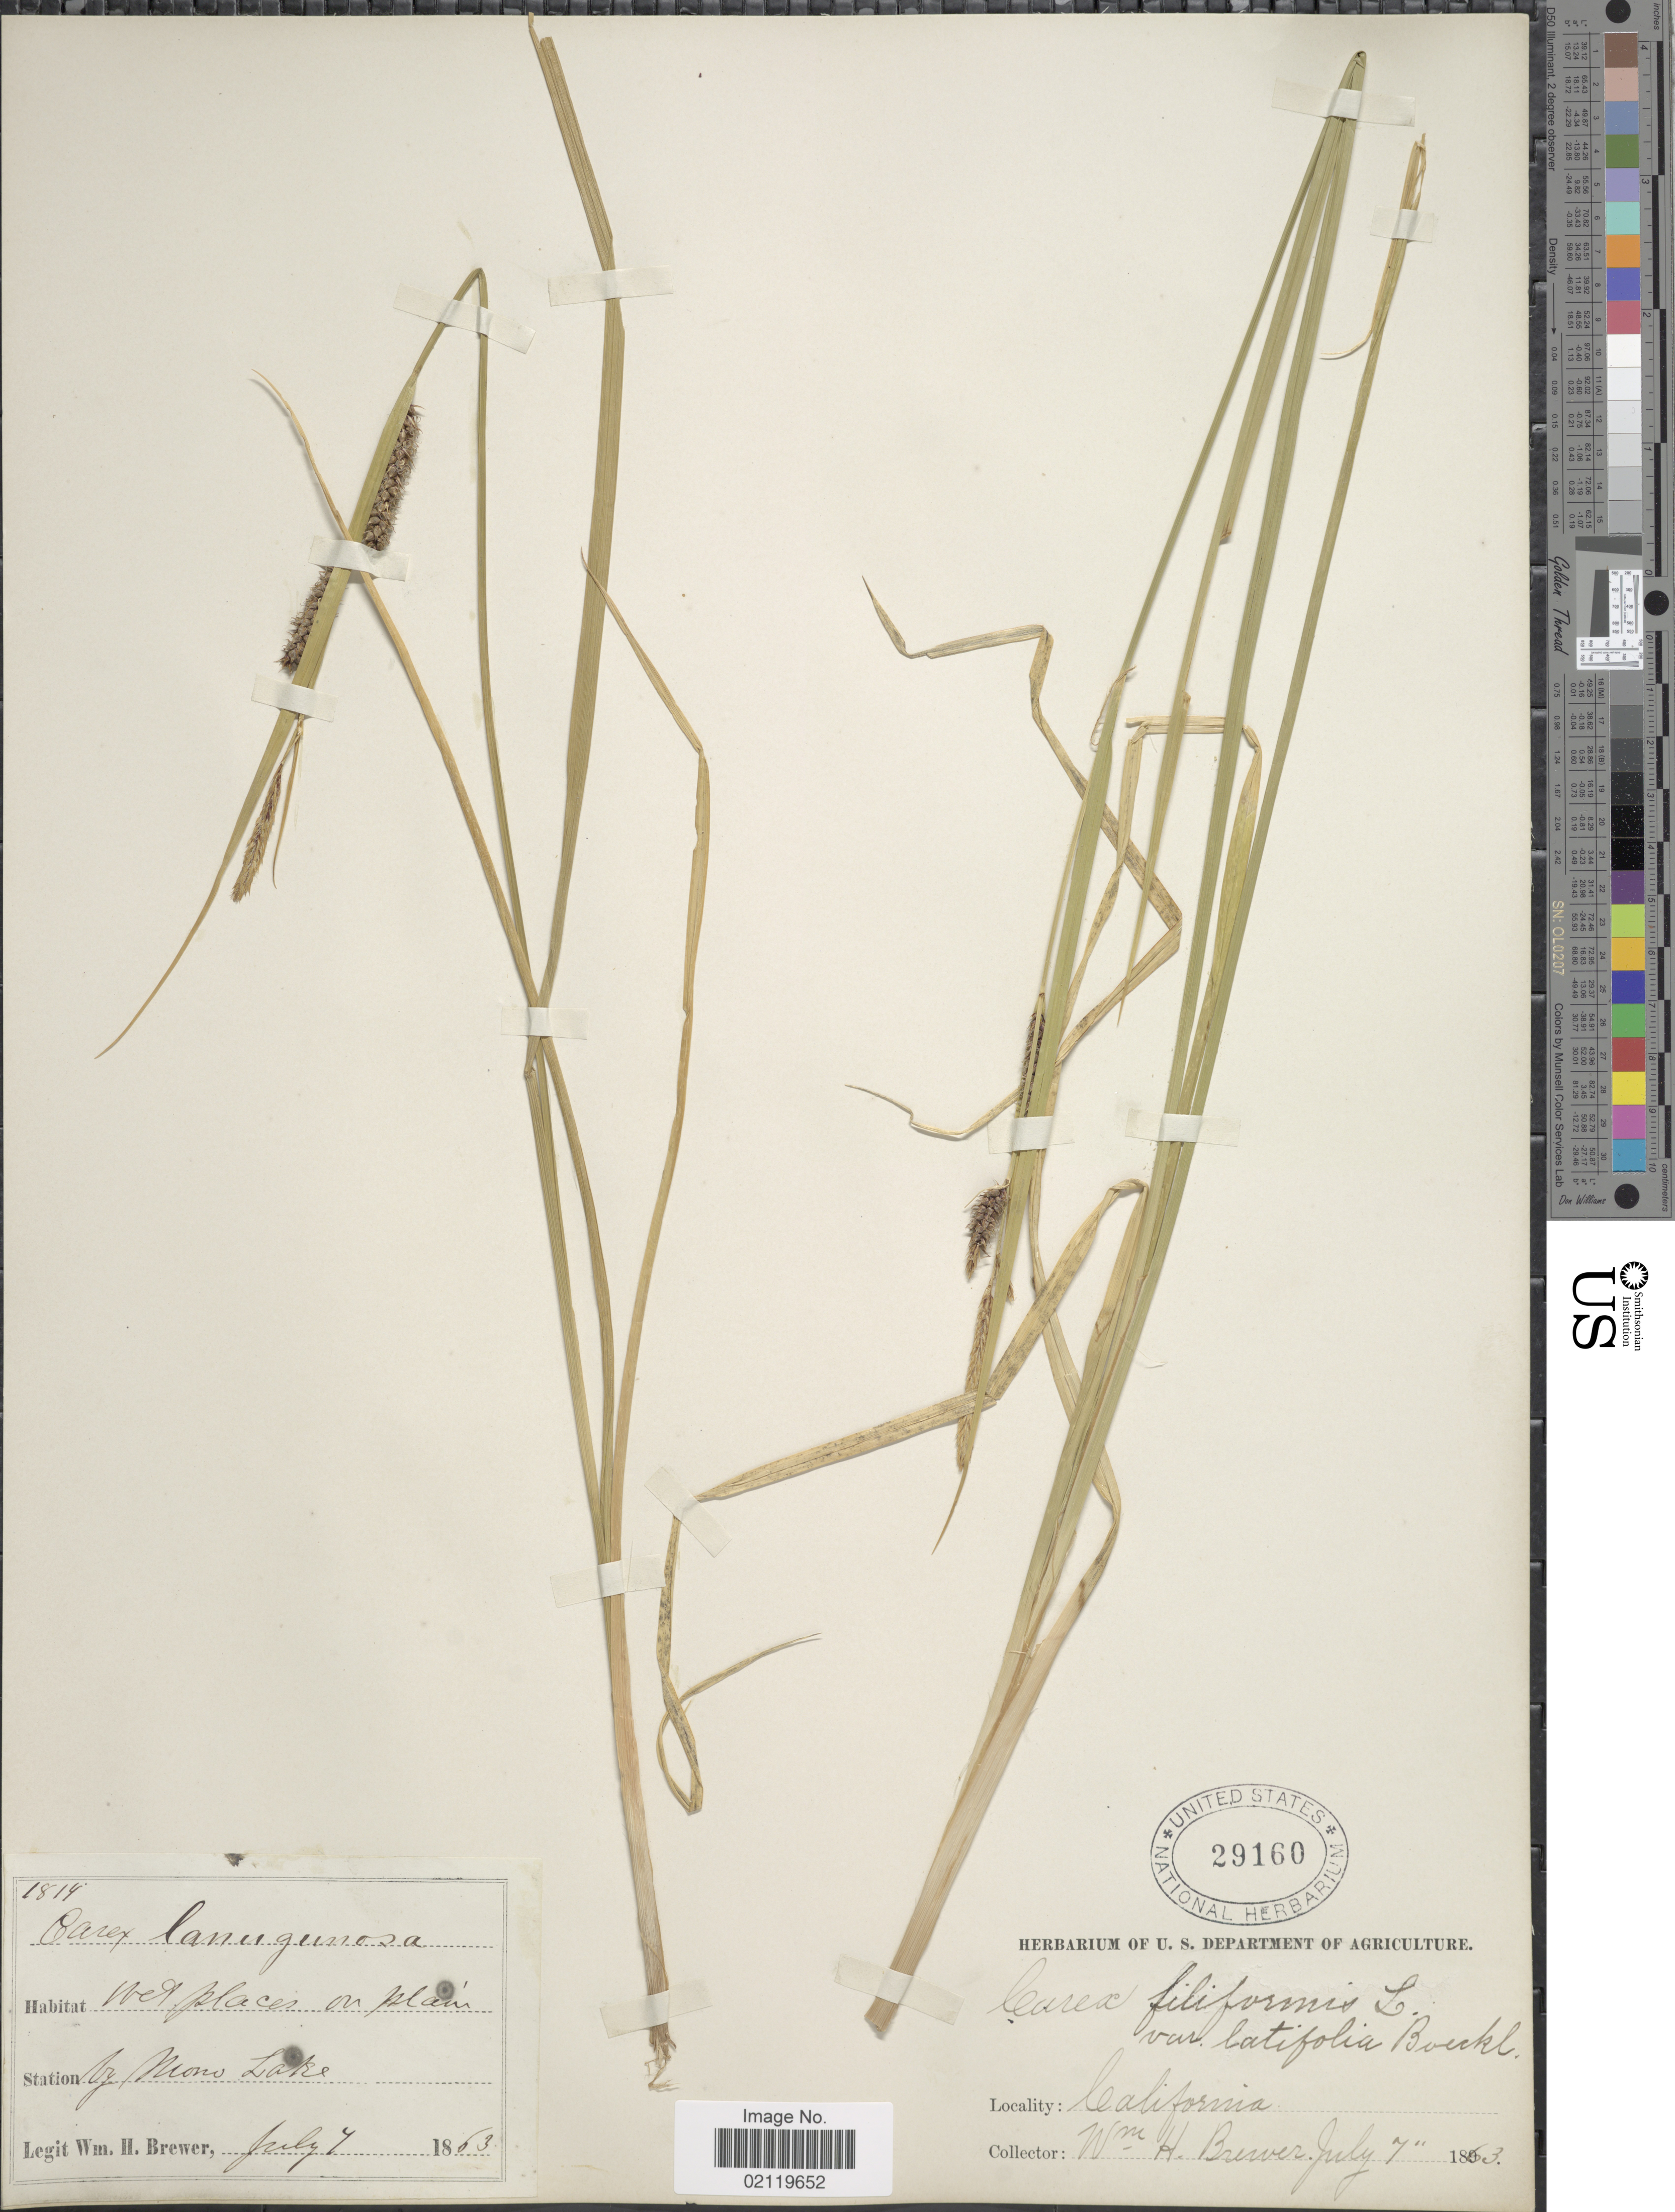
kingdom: Plantae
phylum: Tracheophyta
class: Liliopsida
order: Poales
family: Cyperaceae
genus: Carex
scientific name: Carex pellita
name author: Muhl. ex Willd.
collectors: W. H. Brewer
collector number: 1814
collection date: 1863-07-07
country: United States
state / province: California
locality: Wet places on plain. Station by Mono Lake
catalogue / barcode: US 29160